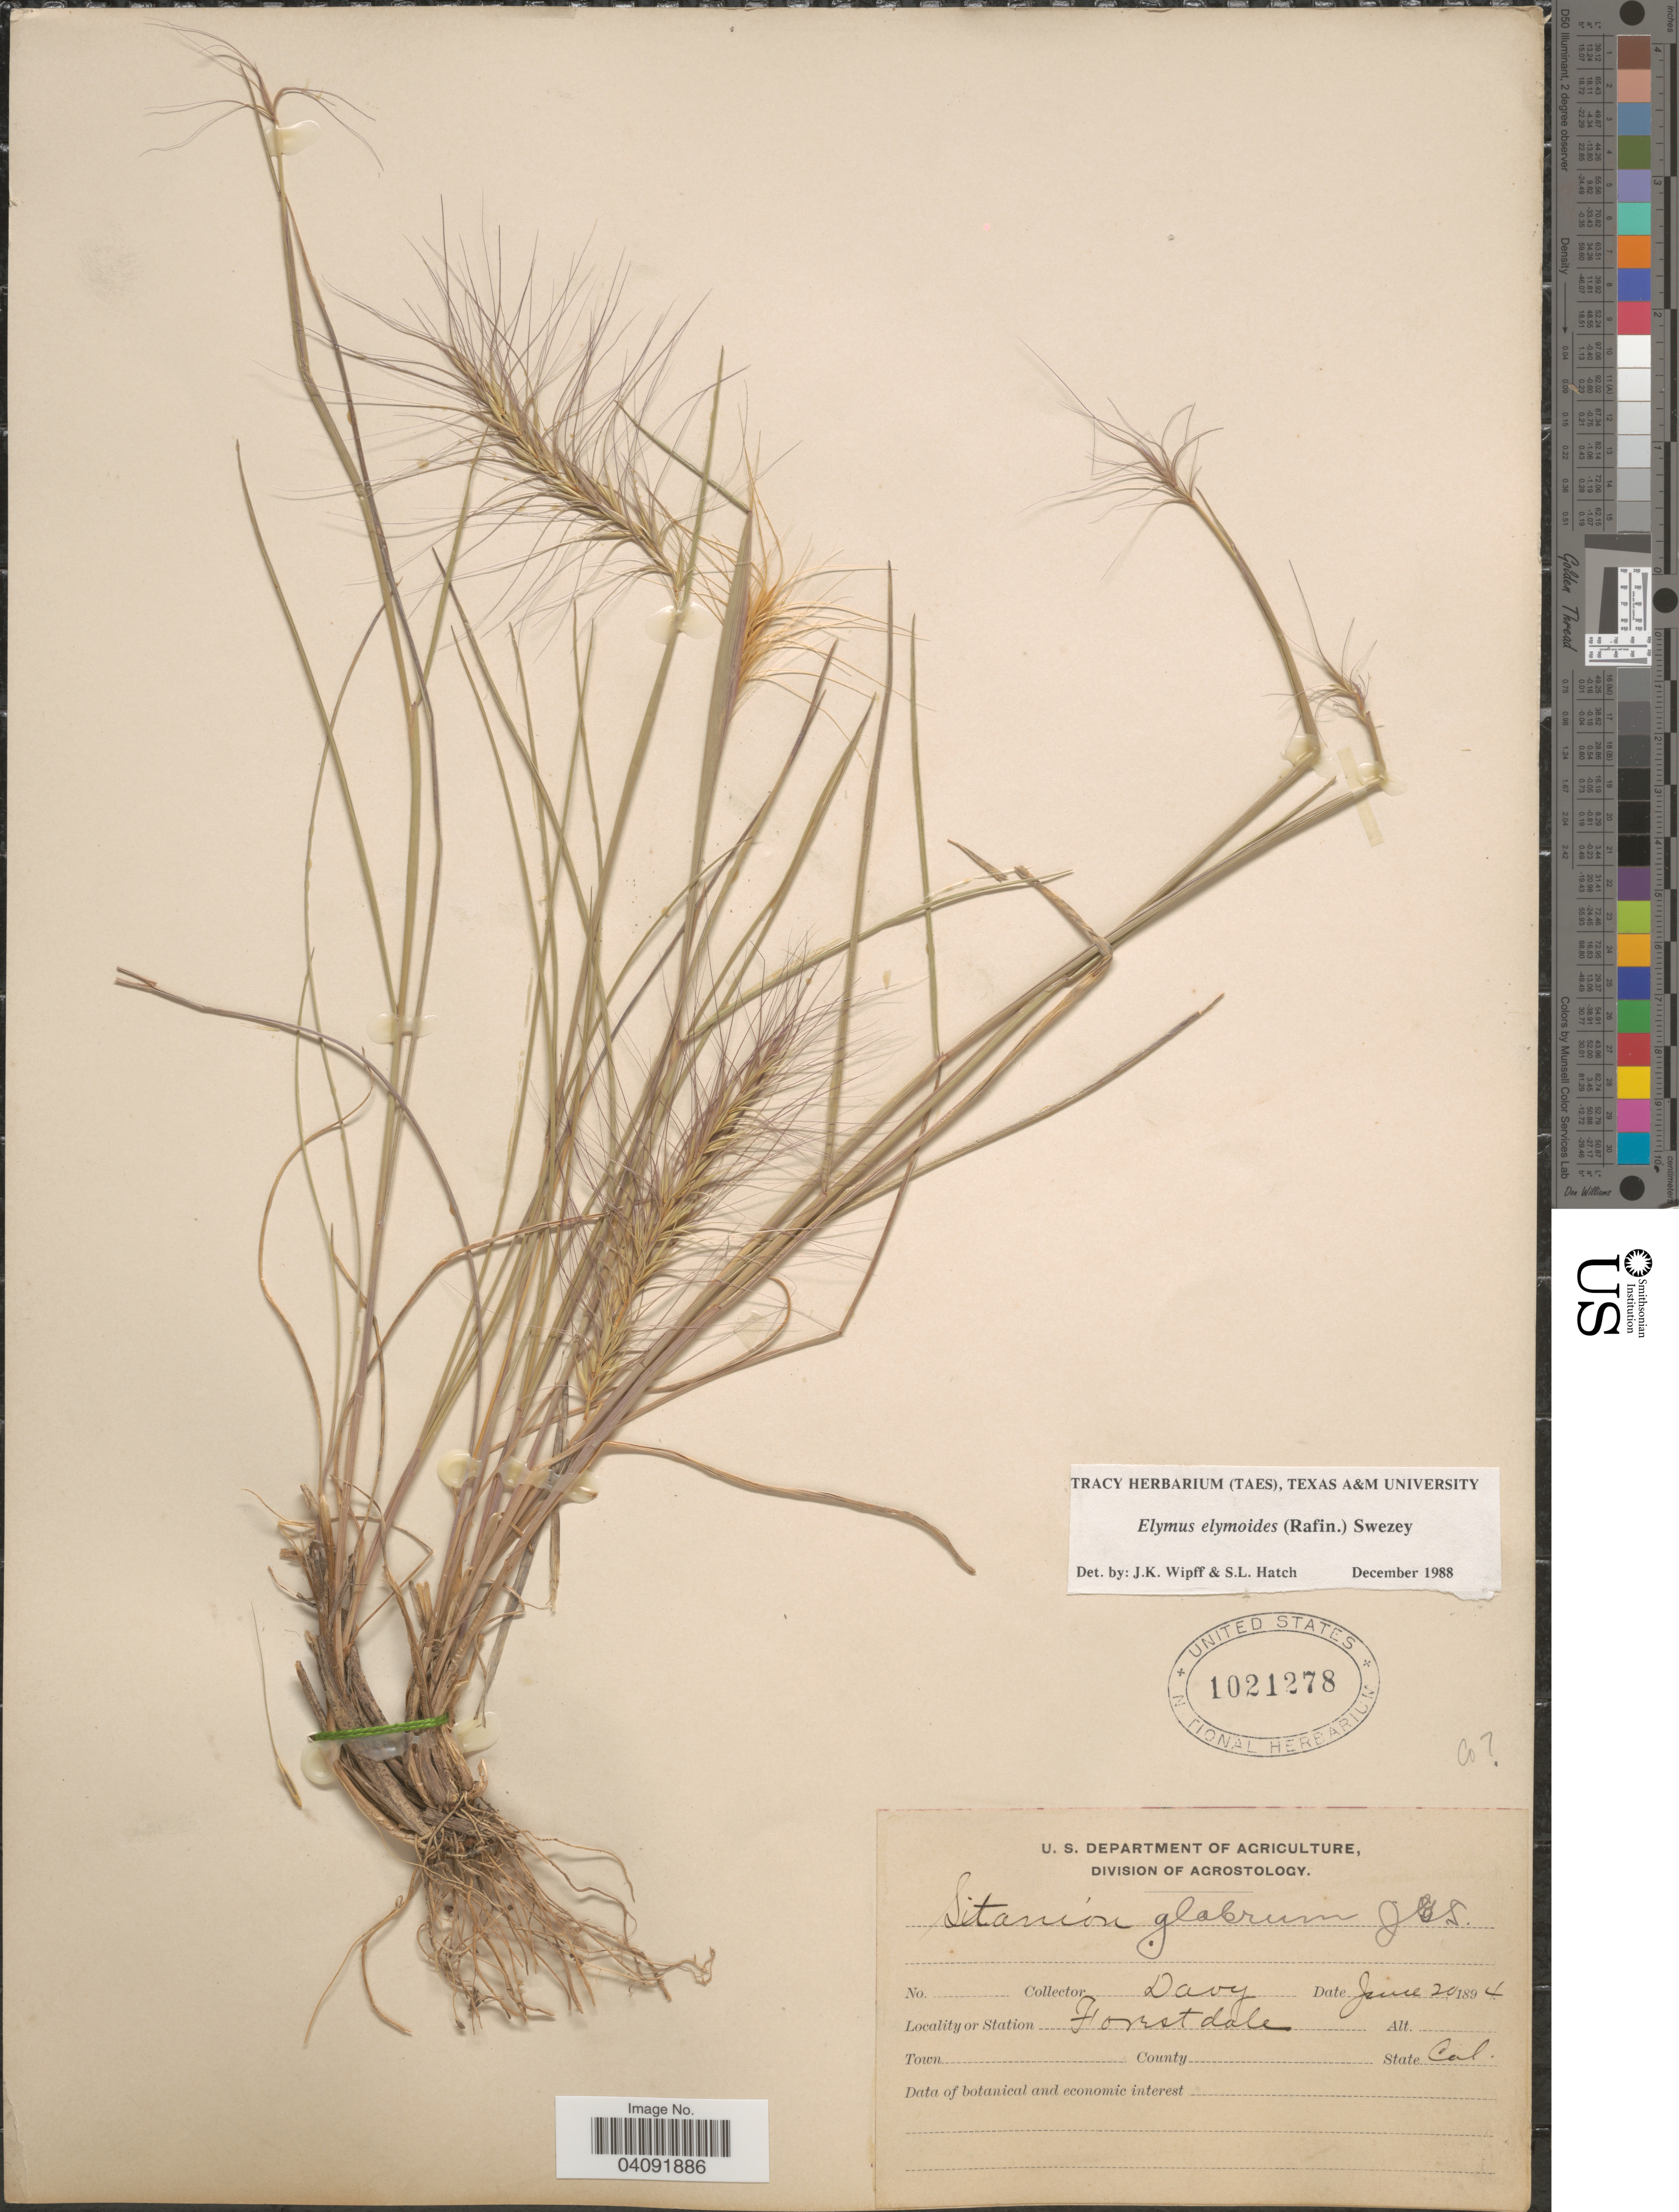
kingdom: Plantae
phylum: Tracheophyta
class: Liliopsida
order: Poales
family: Poaceae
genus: Elymus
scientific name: Elymus elymoides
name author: (Raf.) Swezey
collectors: Davy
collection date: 1894-06-20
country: United States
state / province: California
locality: Forest dale.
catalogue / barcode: US 1021278